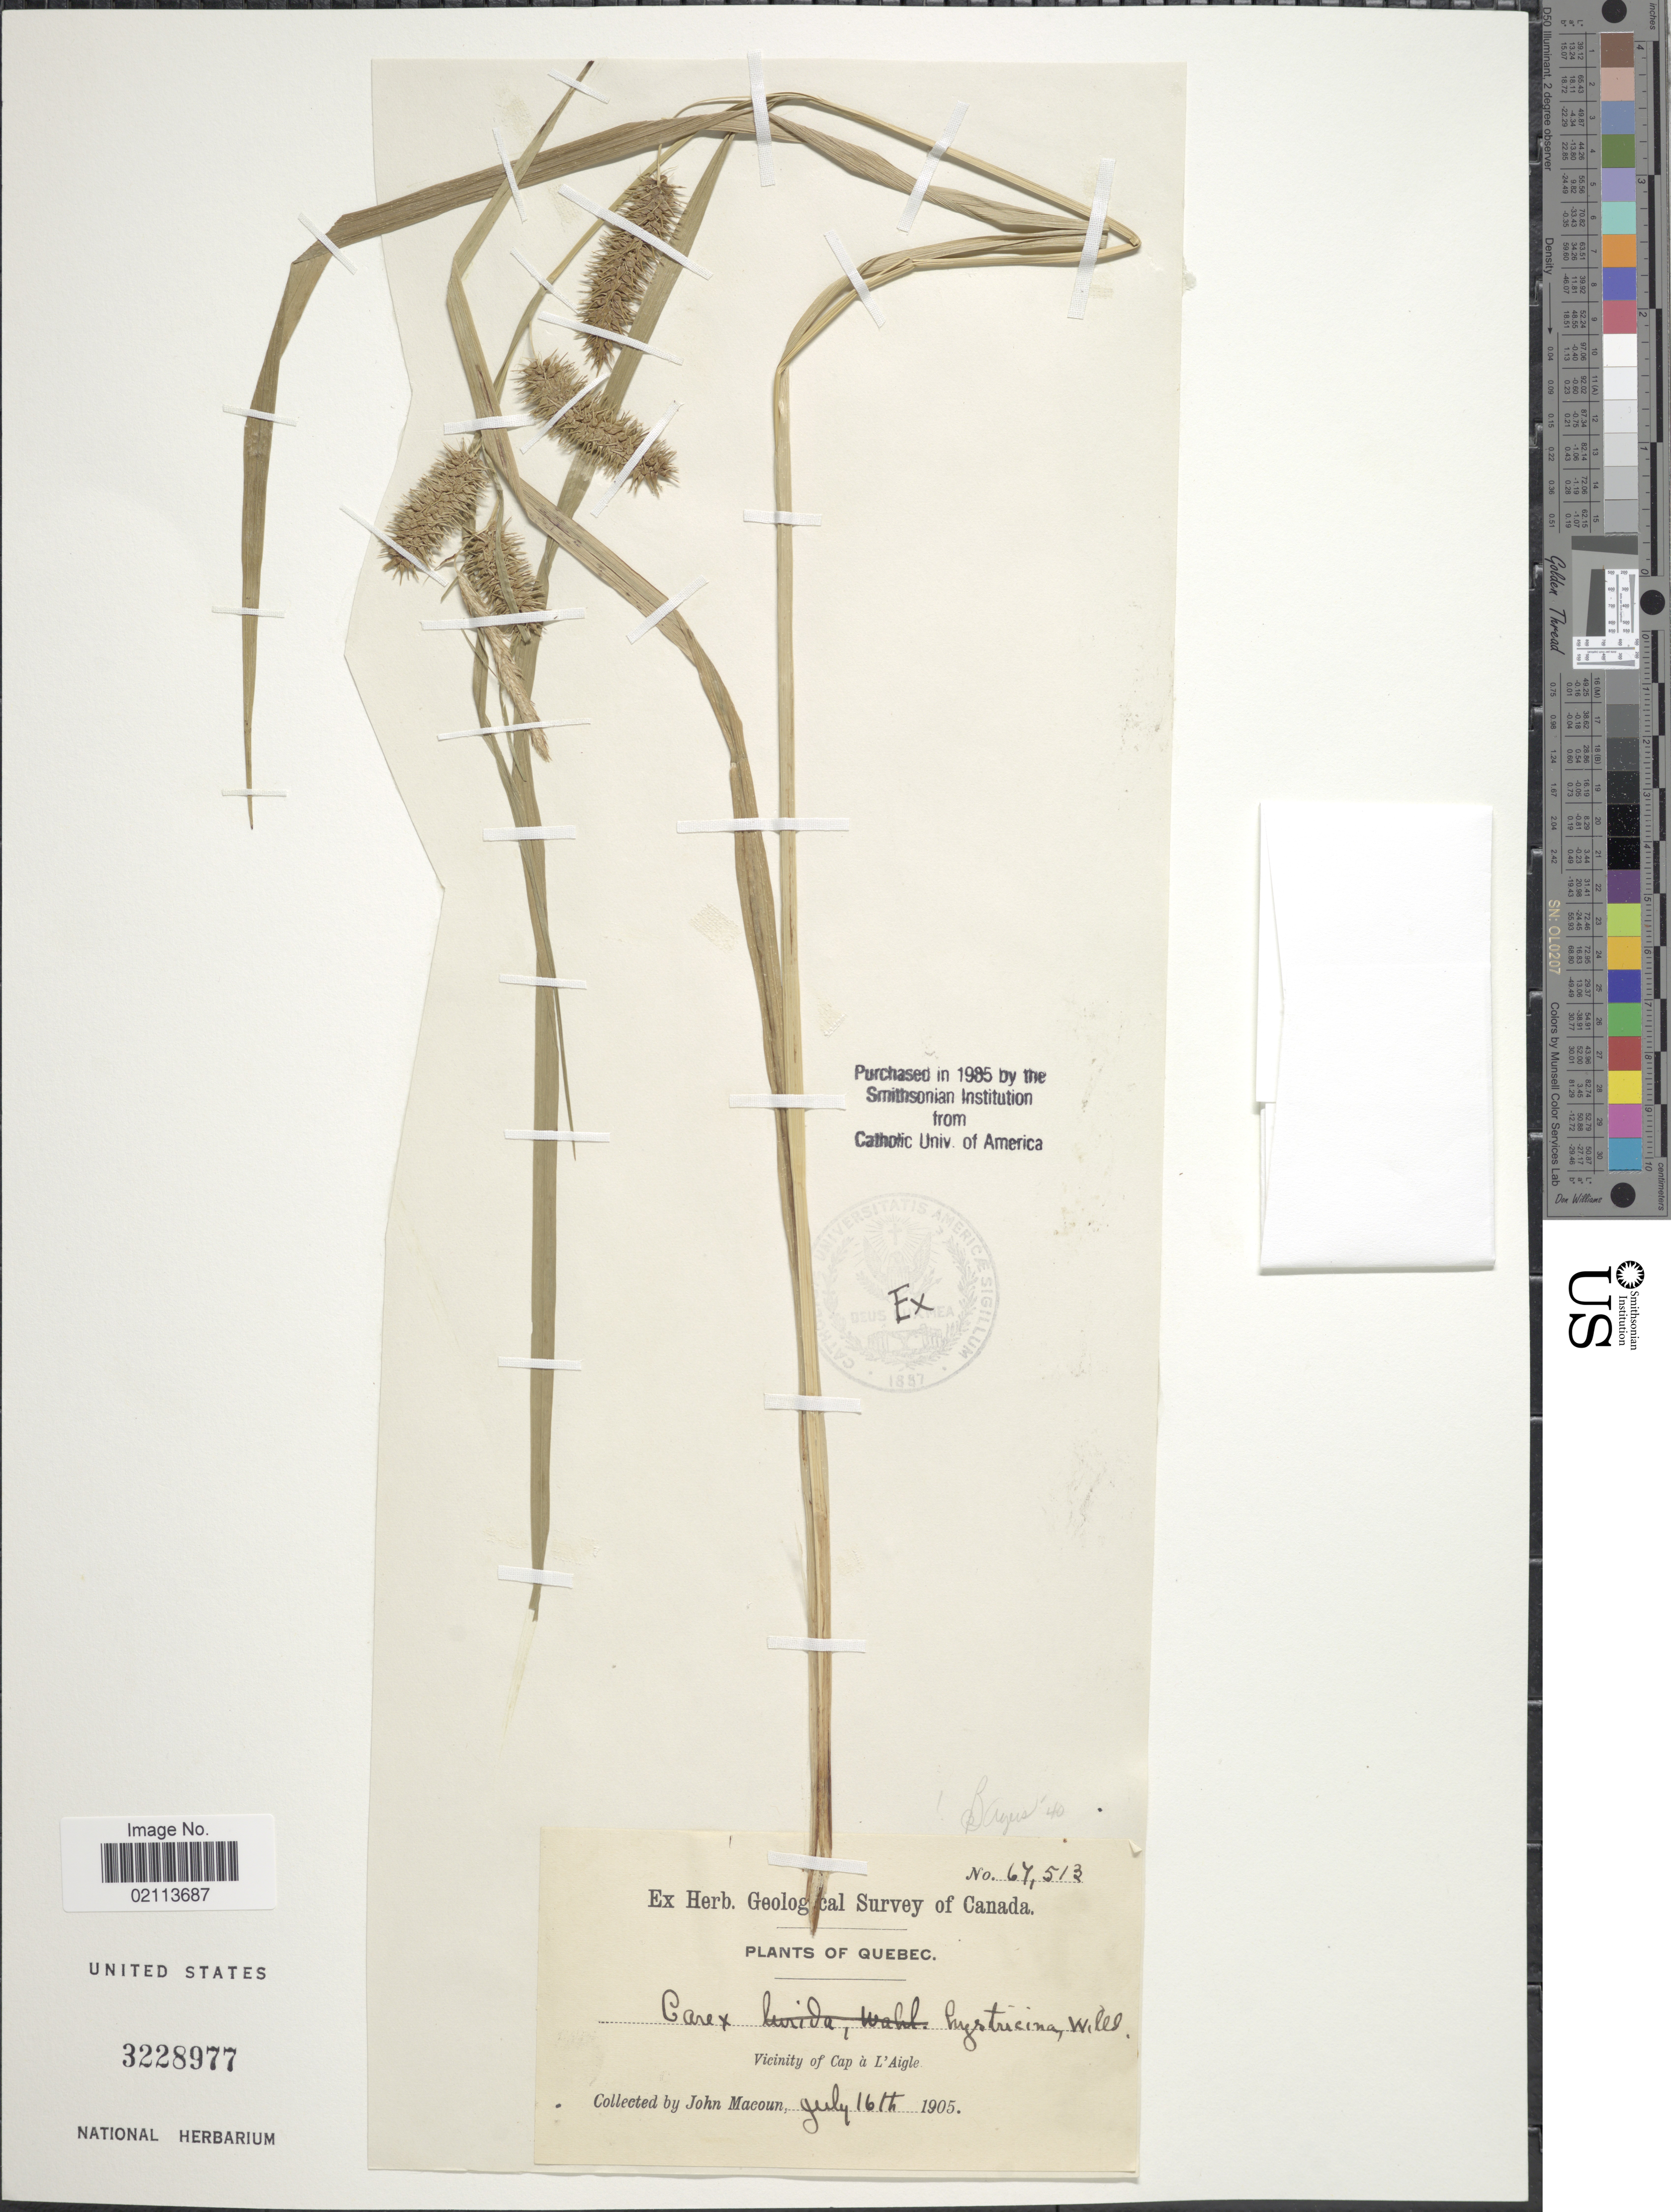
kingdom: Plantae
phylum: Tracheophyta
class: Liliopsida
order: Poales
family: Cyperaceae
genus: Carex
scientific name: Carex hystericina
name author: Muhl. ex Willd.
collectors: J. Macoun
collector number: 67513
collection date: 1905-07-16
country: Canada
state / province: Quebec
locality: Vicinity of Cap a L'Aigle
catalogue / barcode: US 3228977